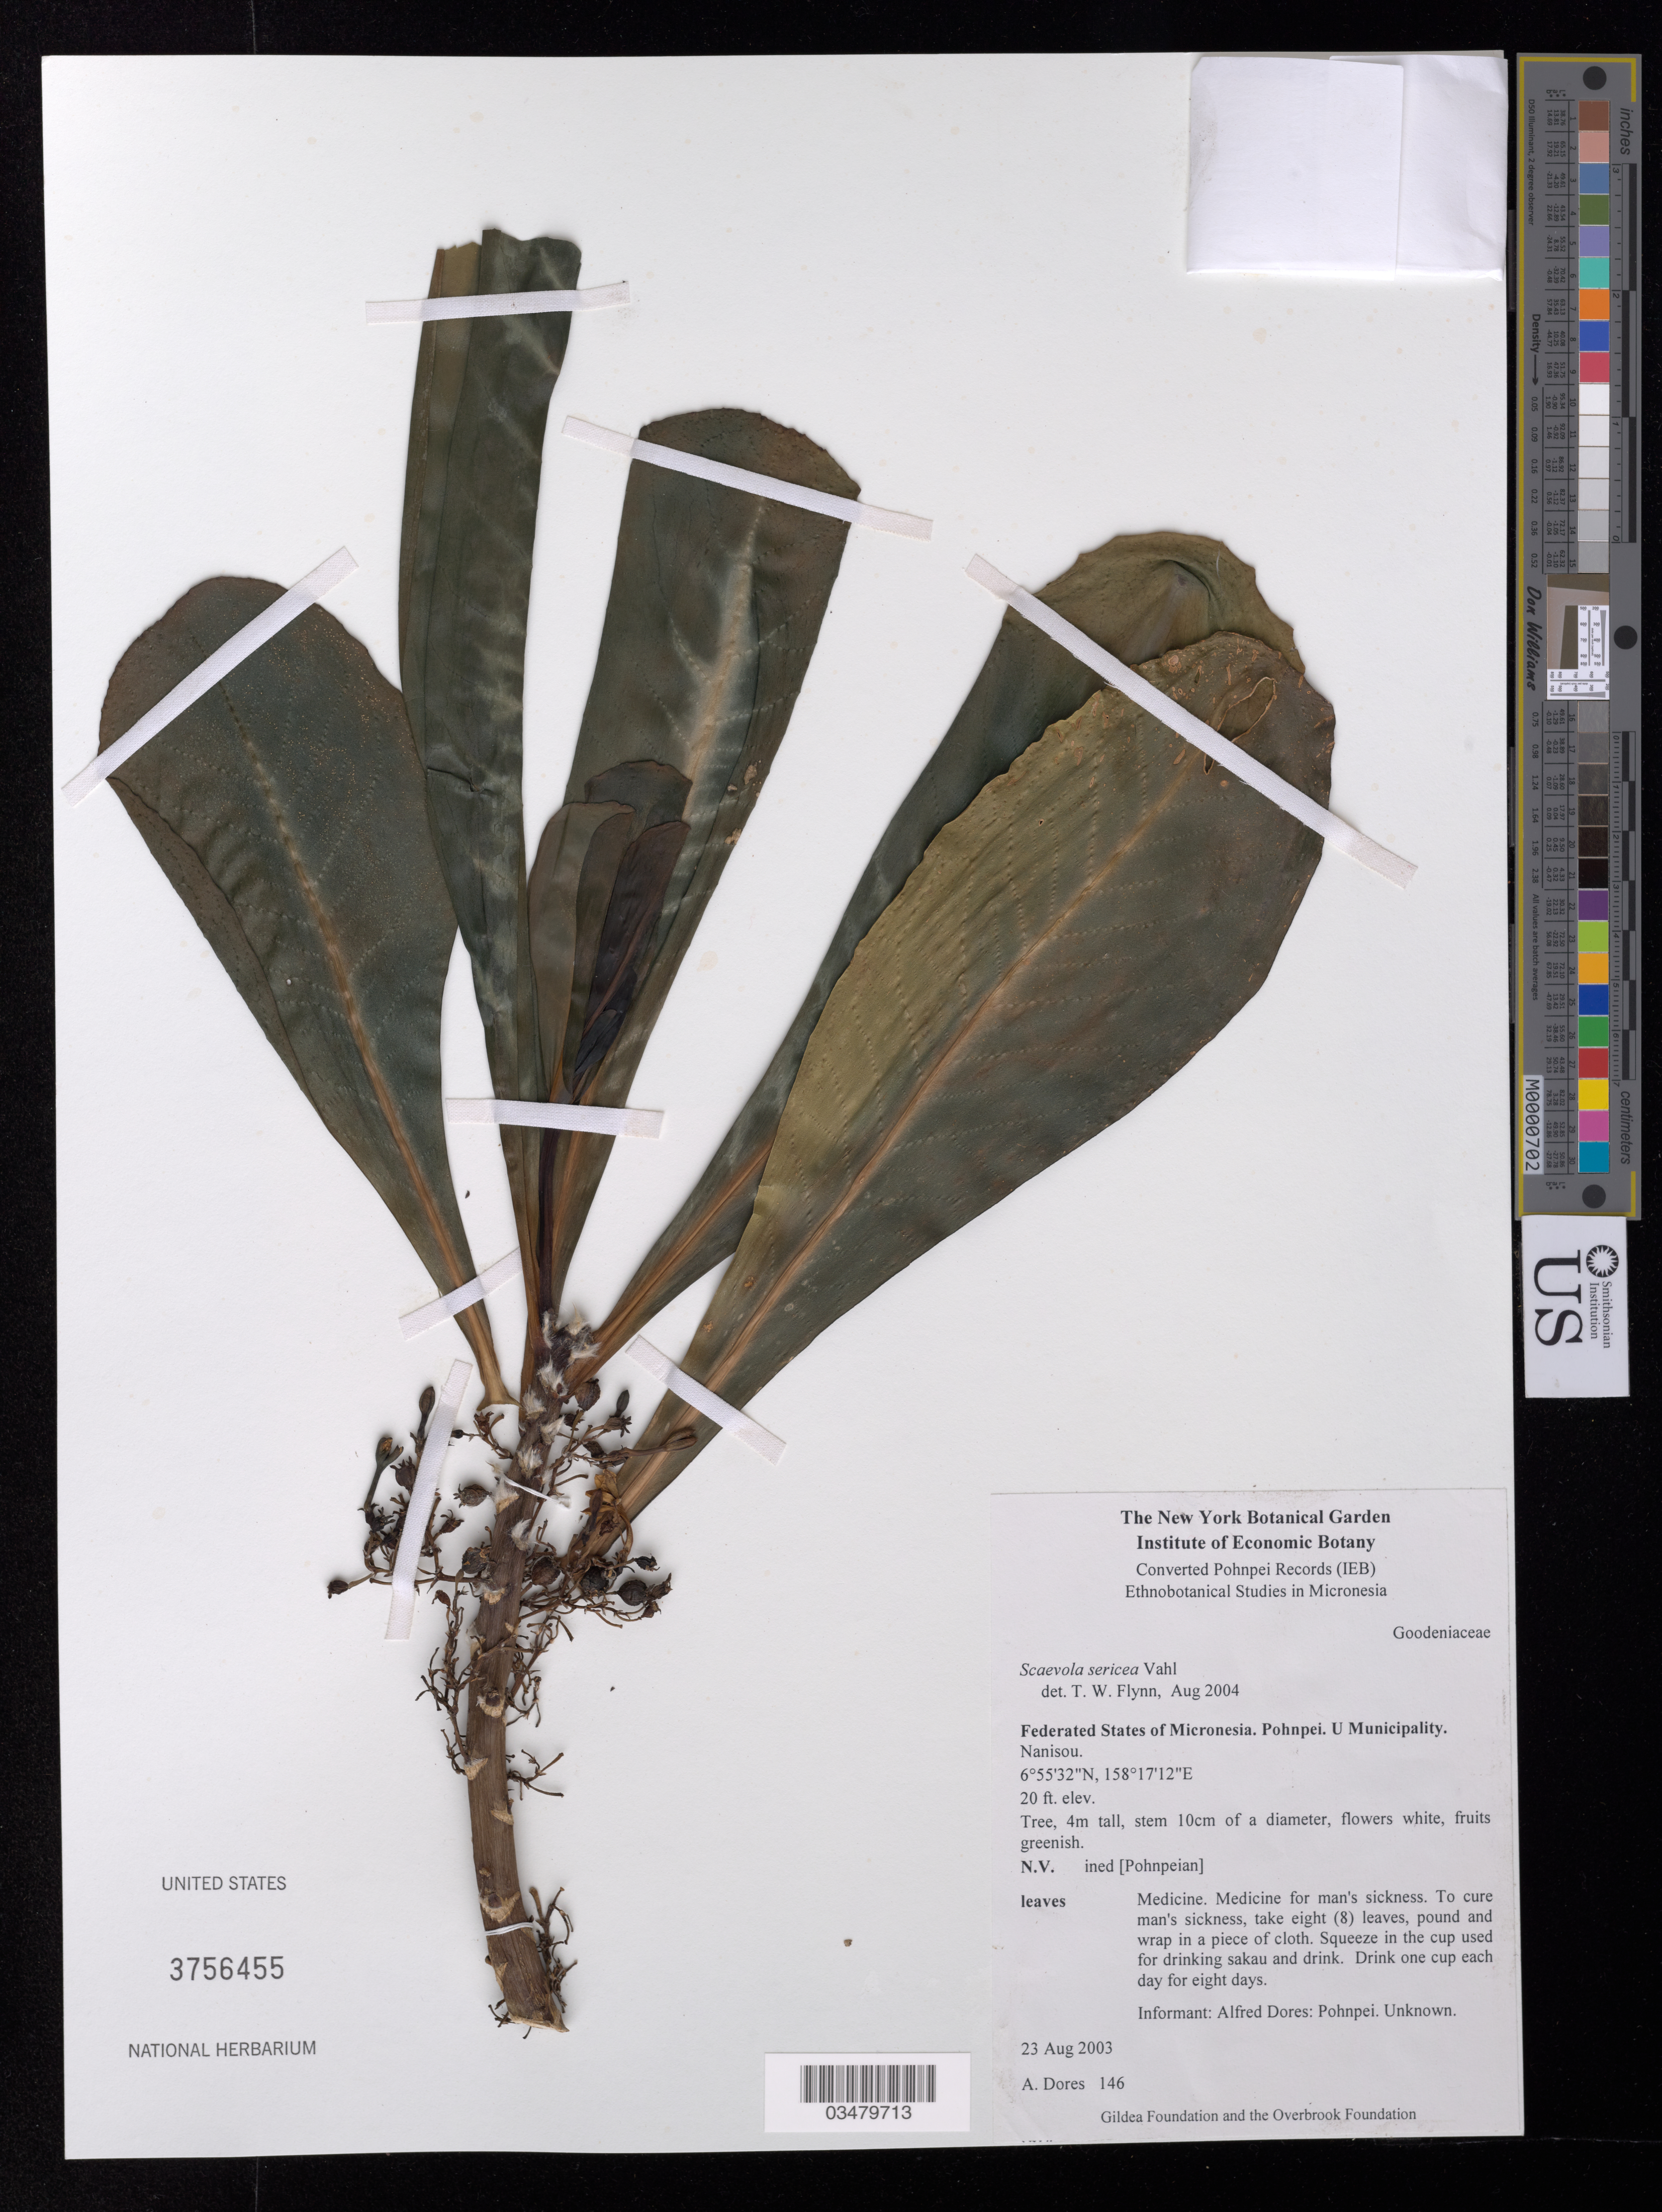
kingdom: Plantae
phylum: Tracheophyta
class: Magnoliopsida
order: Asterales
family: Goodeniaceae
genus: Scaevola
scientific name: Scaevola taccada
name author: (Gaertn.) Roxb.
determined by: Wagner, W. L., (BOT), Smithsonian Institution - National Museum of Natural History (UNITED STATES)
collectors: A. Dores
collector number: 146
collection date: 2003-08-23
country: Micronesia, Federated States of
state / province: Pohnpei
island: Pohnpei [Ponape]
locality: U. Municipality. Nanisou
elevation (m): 6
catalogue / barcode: US 3756455